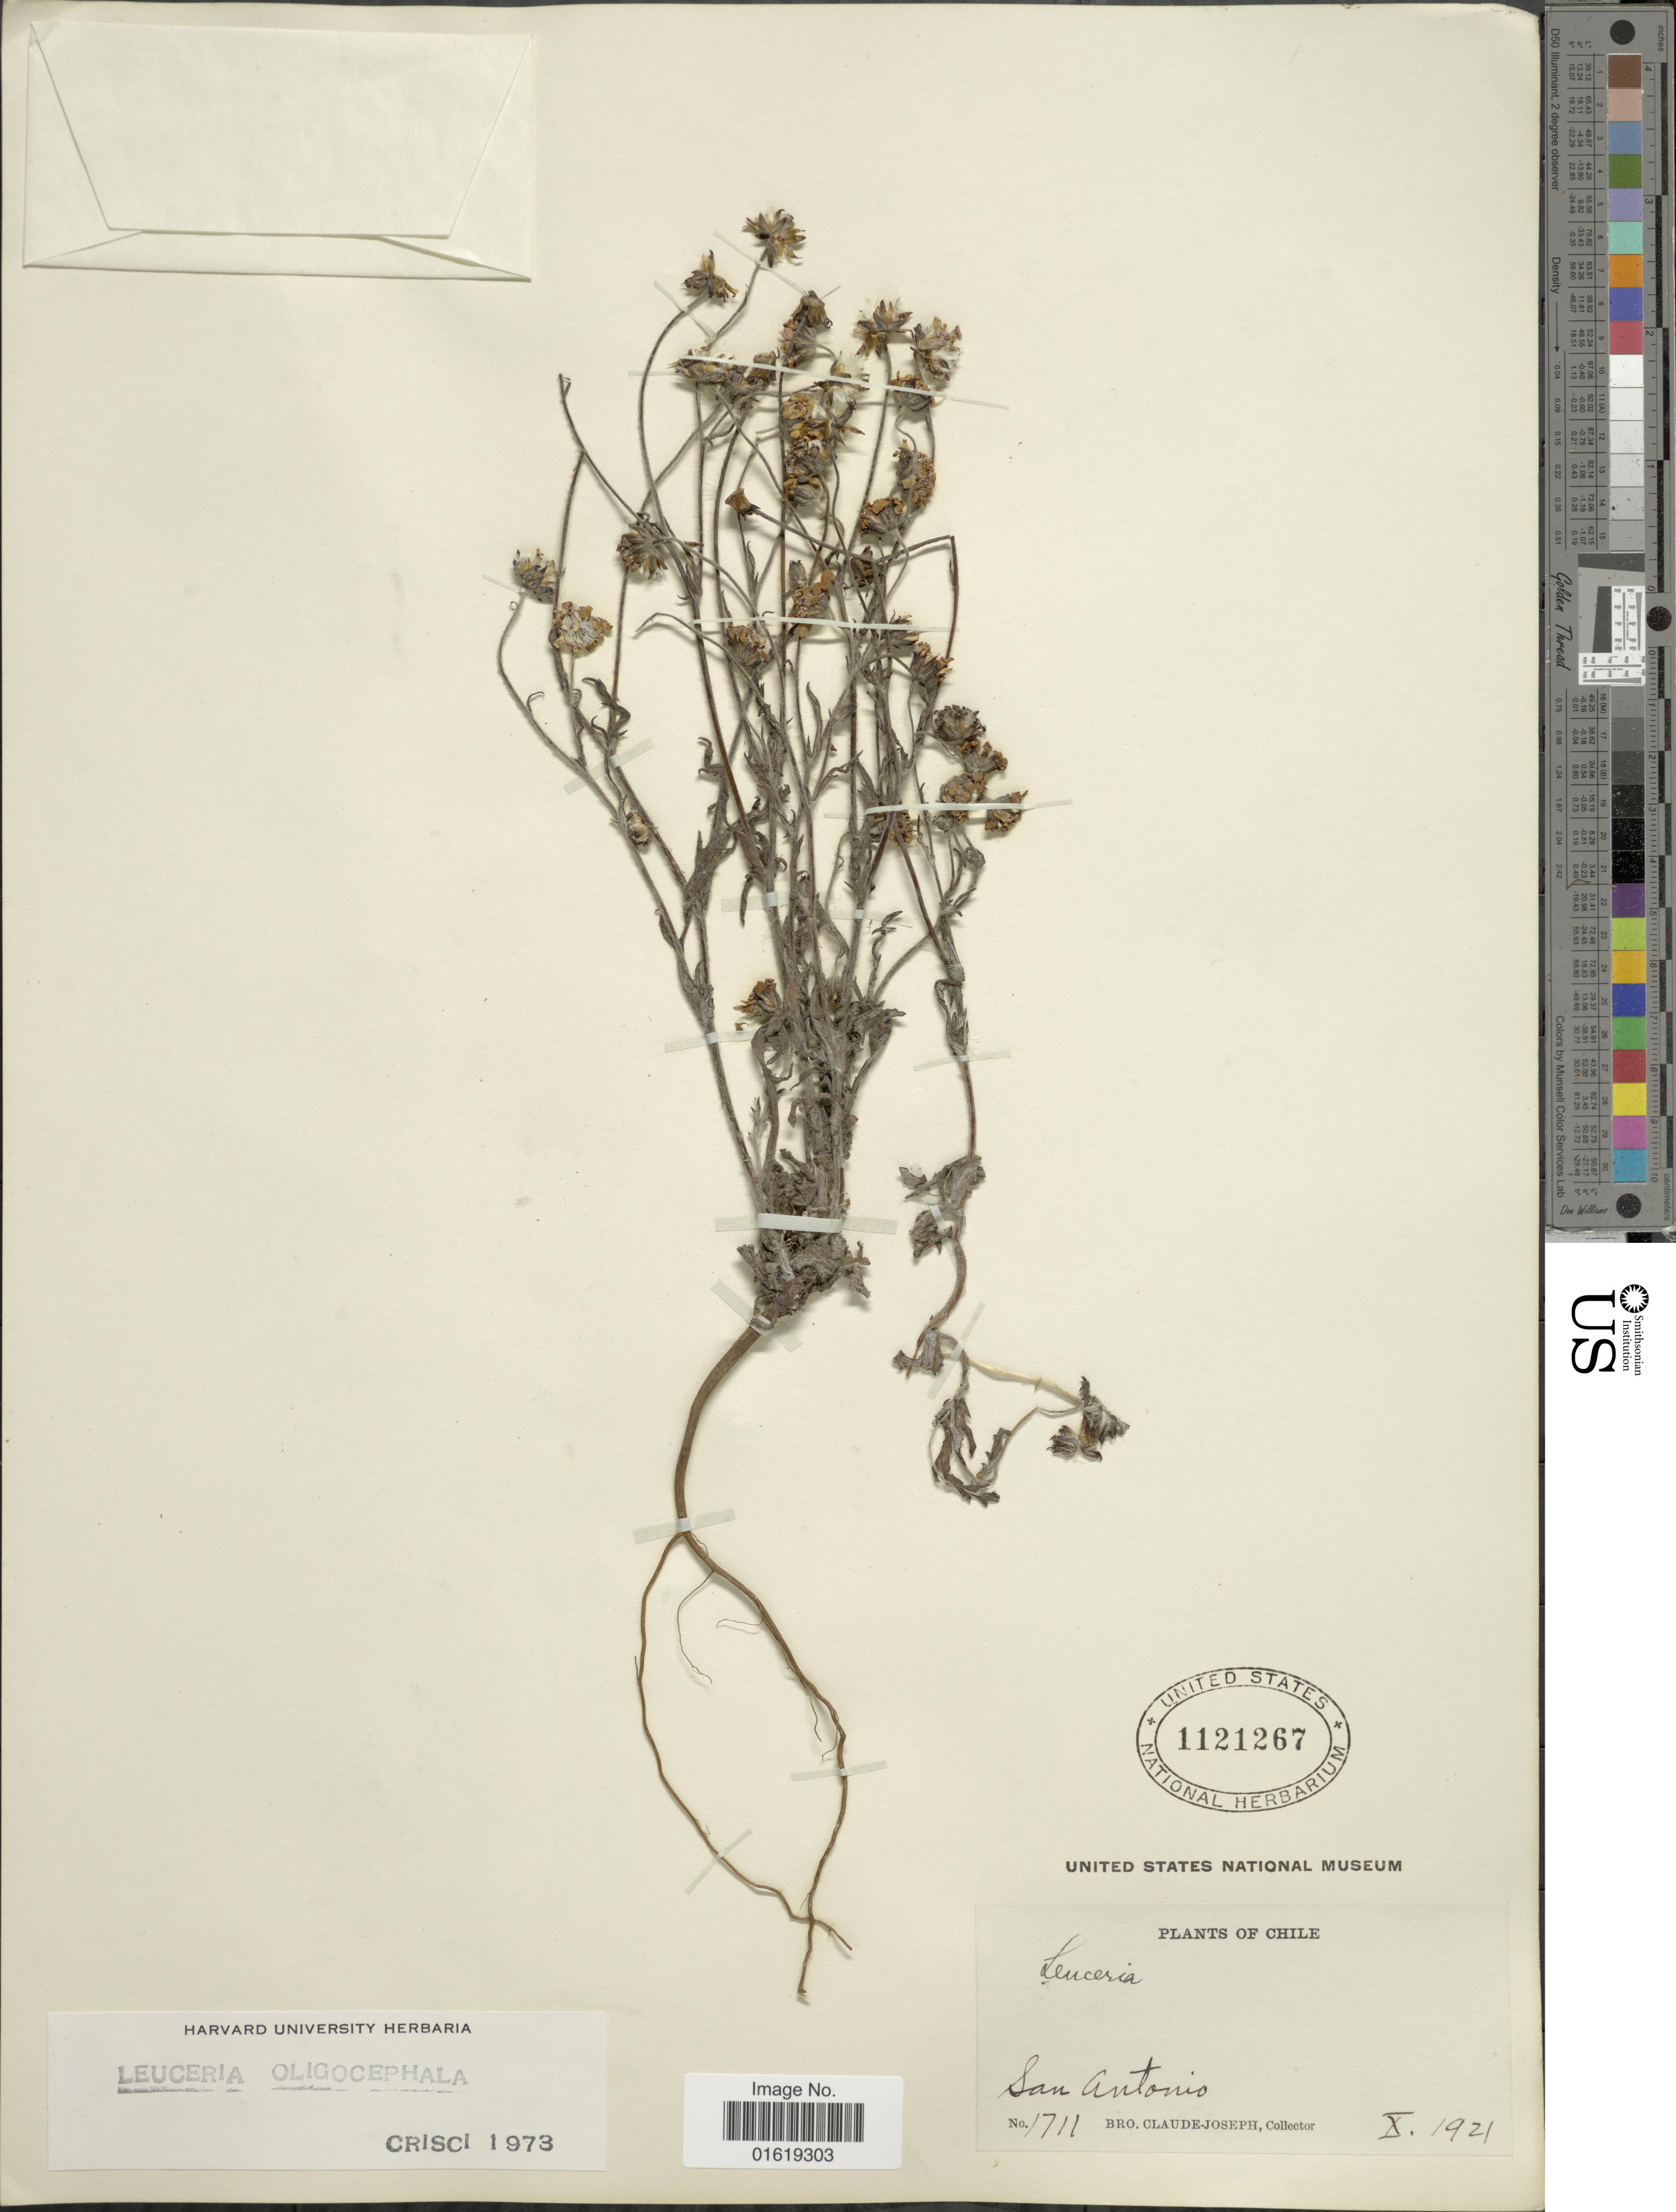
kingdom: Plantae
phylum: Tracheophyta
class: Magnoliopsida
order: Asterales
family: Asteraceae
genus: Leucheria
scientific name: Leucheria oligocephala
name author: J. Rémy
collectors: Bro. Claude-Joseph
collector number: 1711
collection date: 1921-10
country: Chile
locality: San Antonio.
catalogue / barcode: US 1121267